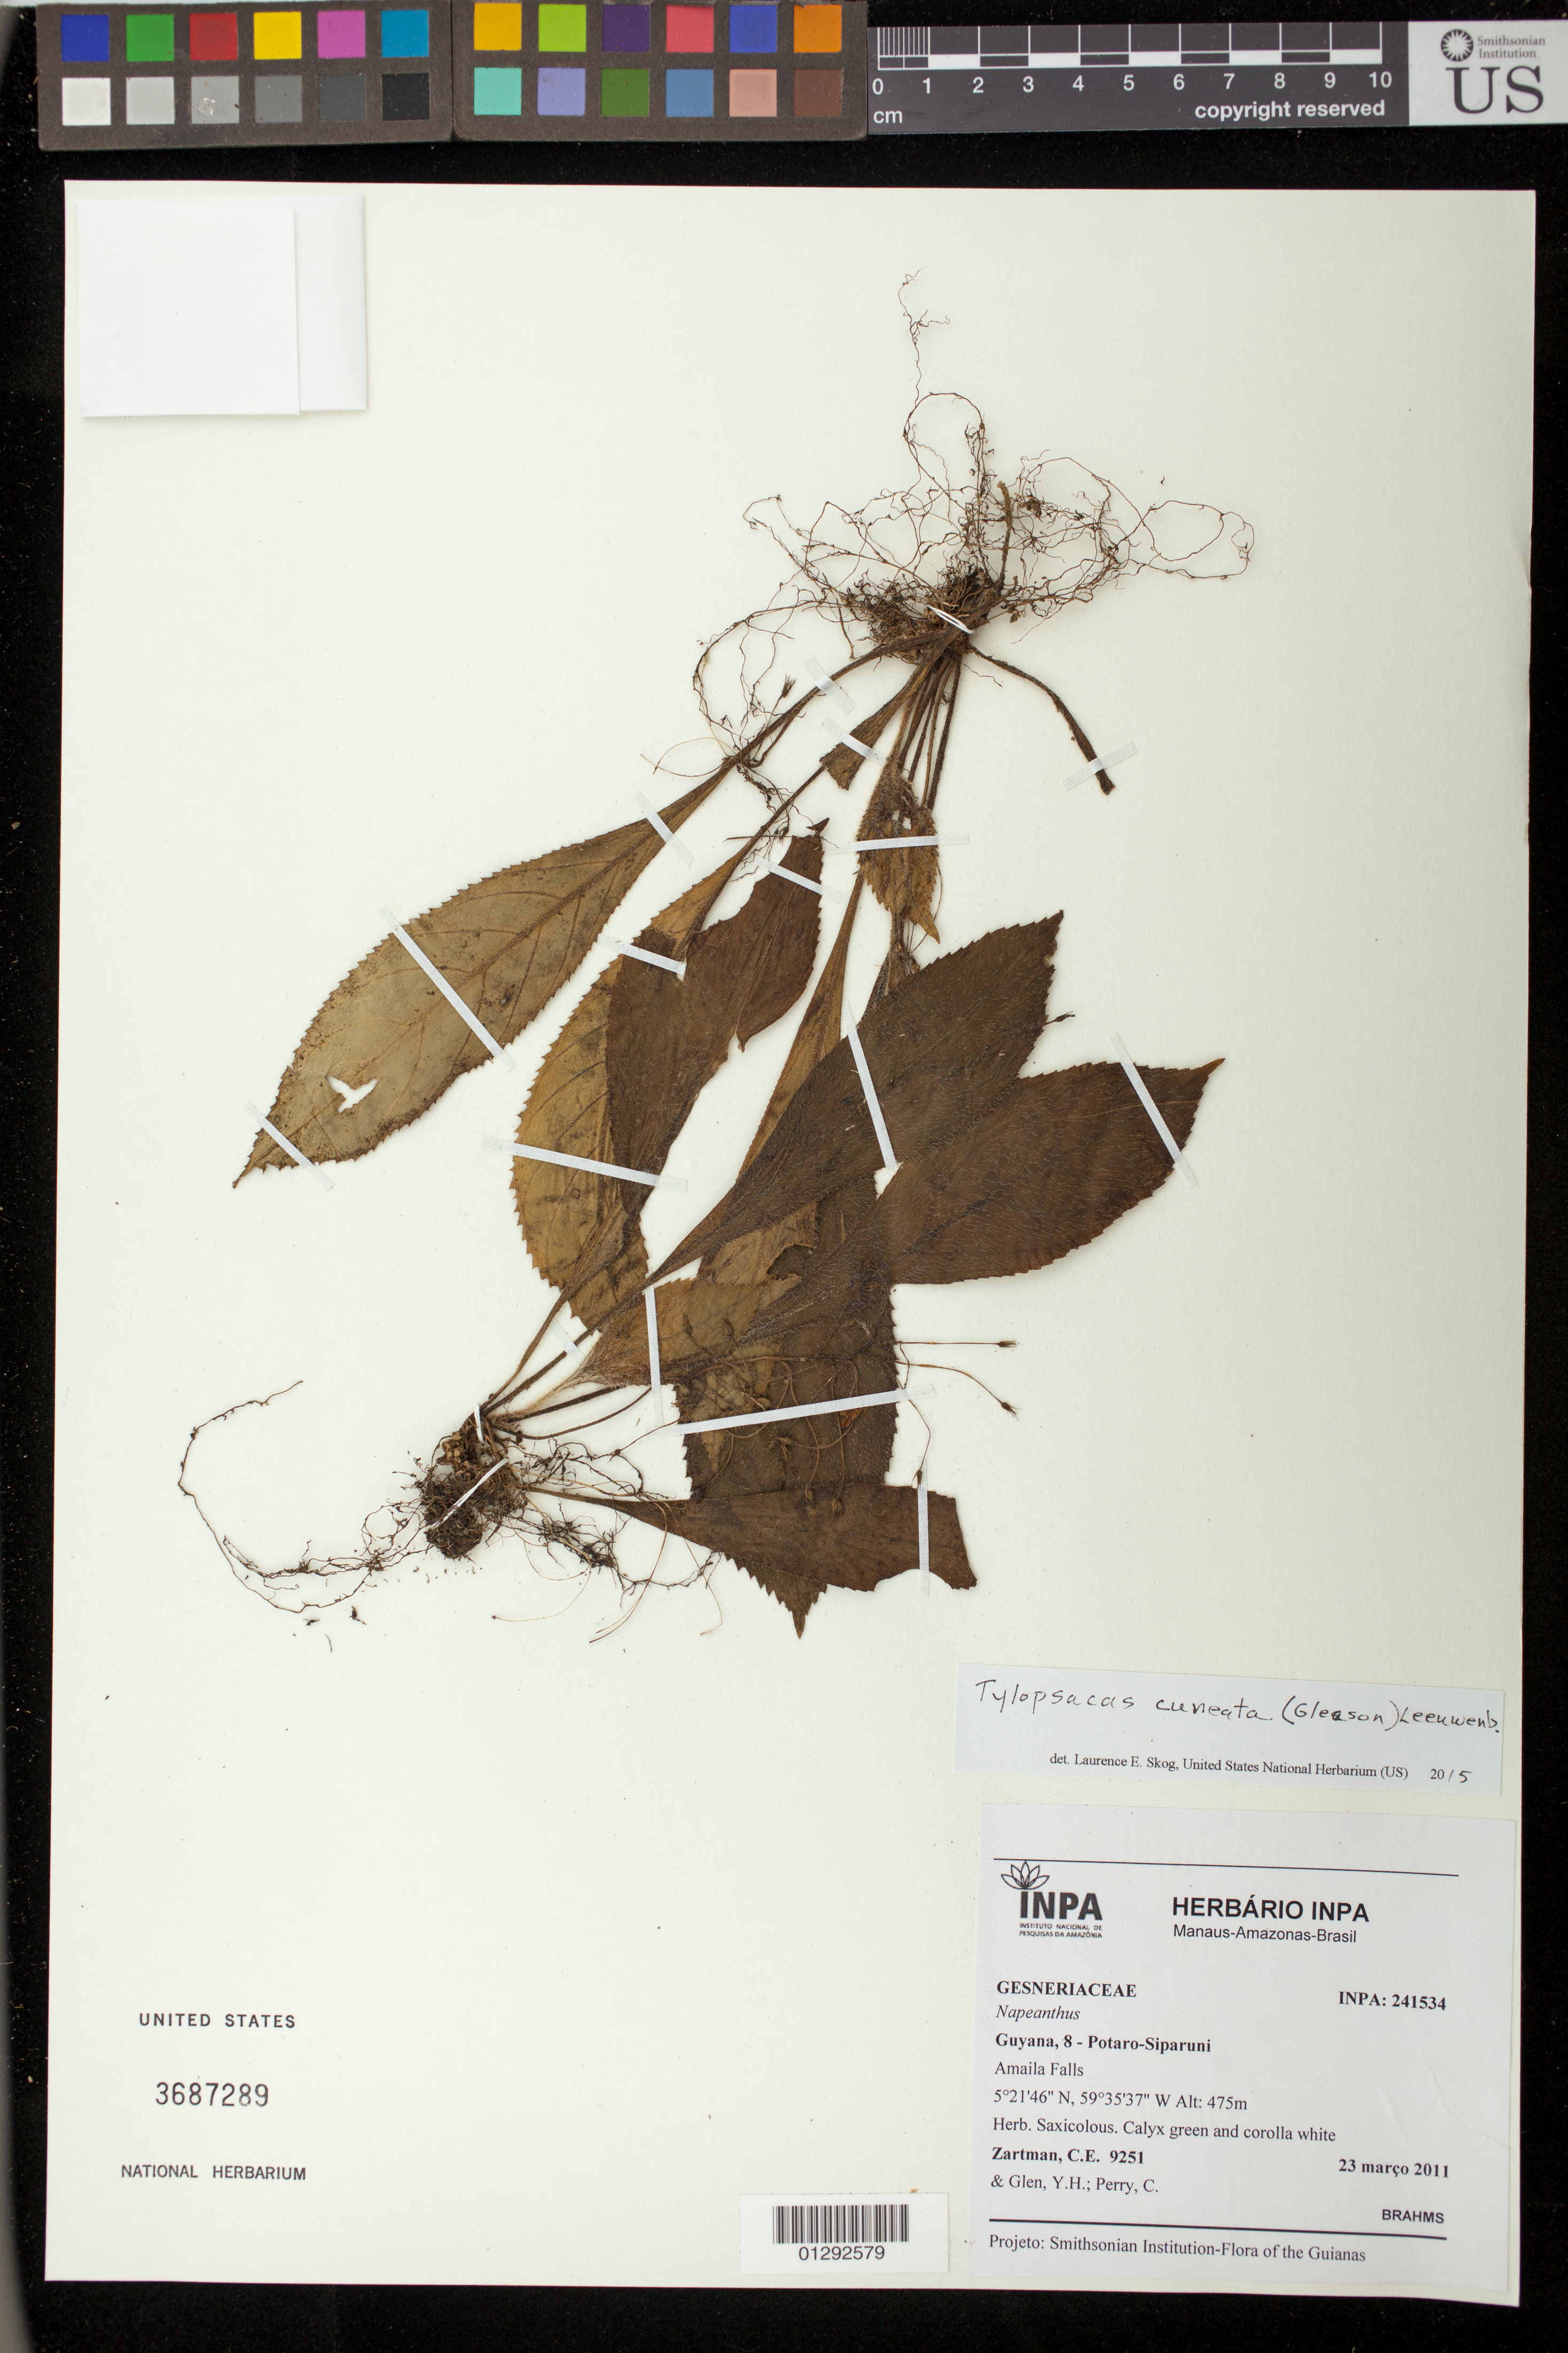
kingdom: Plantae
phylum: Tracheophyta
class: Magnoliopsida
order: Lamiales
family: Gesneriaceae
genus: Tylopsacas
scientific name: Tylopsacas cuneata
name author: (Gleason) Leeuwenb.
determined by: Skog, Laurence E.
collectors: C. Zartman, Y. Glen & C. Perry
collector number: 9251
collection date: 2011-03-23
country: Guyana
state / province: Potaro-Siparuni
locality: Amaila Falls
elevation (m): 475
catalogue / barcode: US 3687289